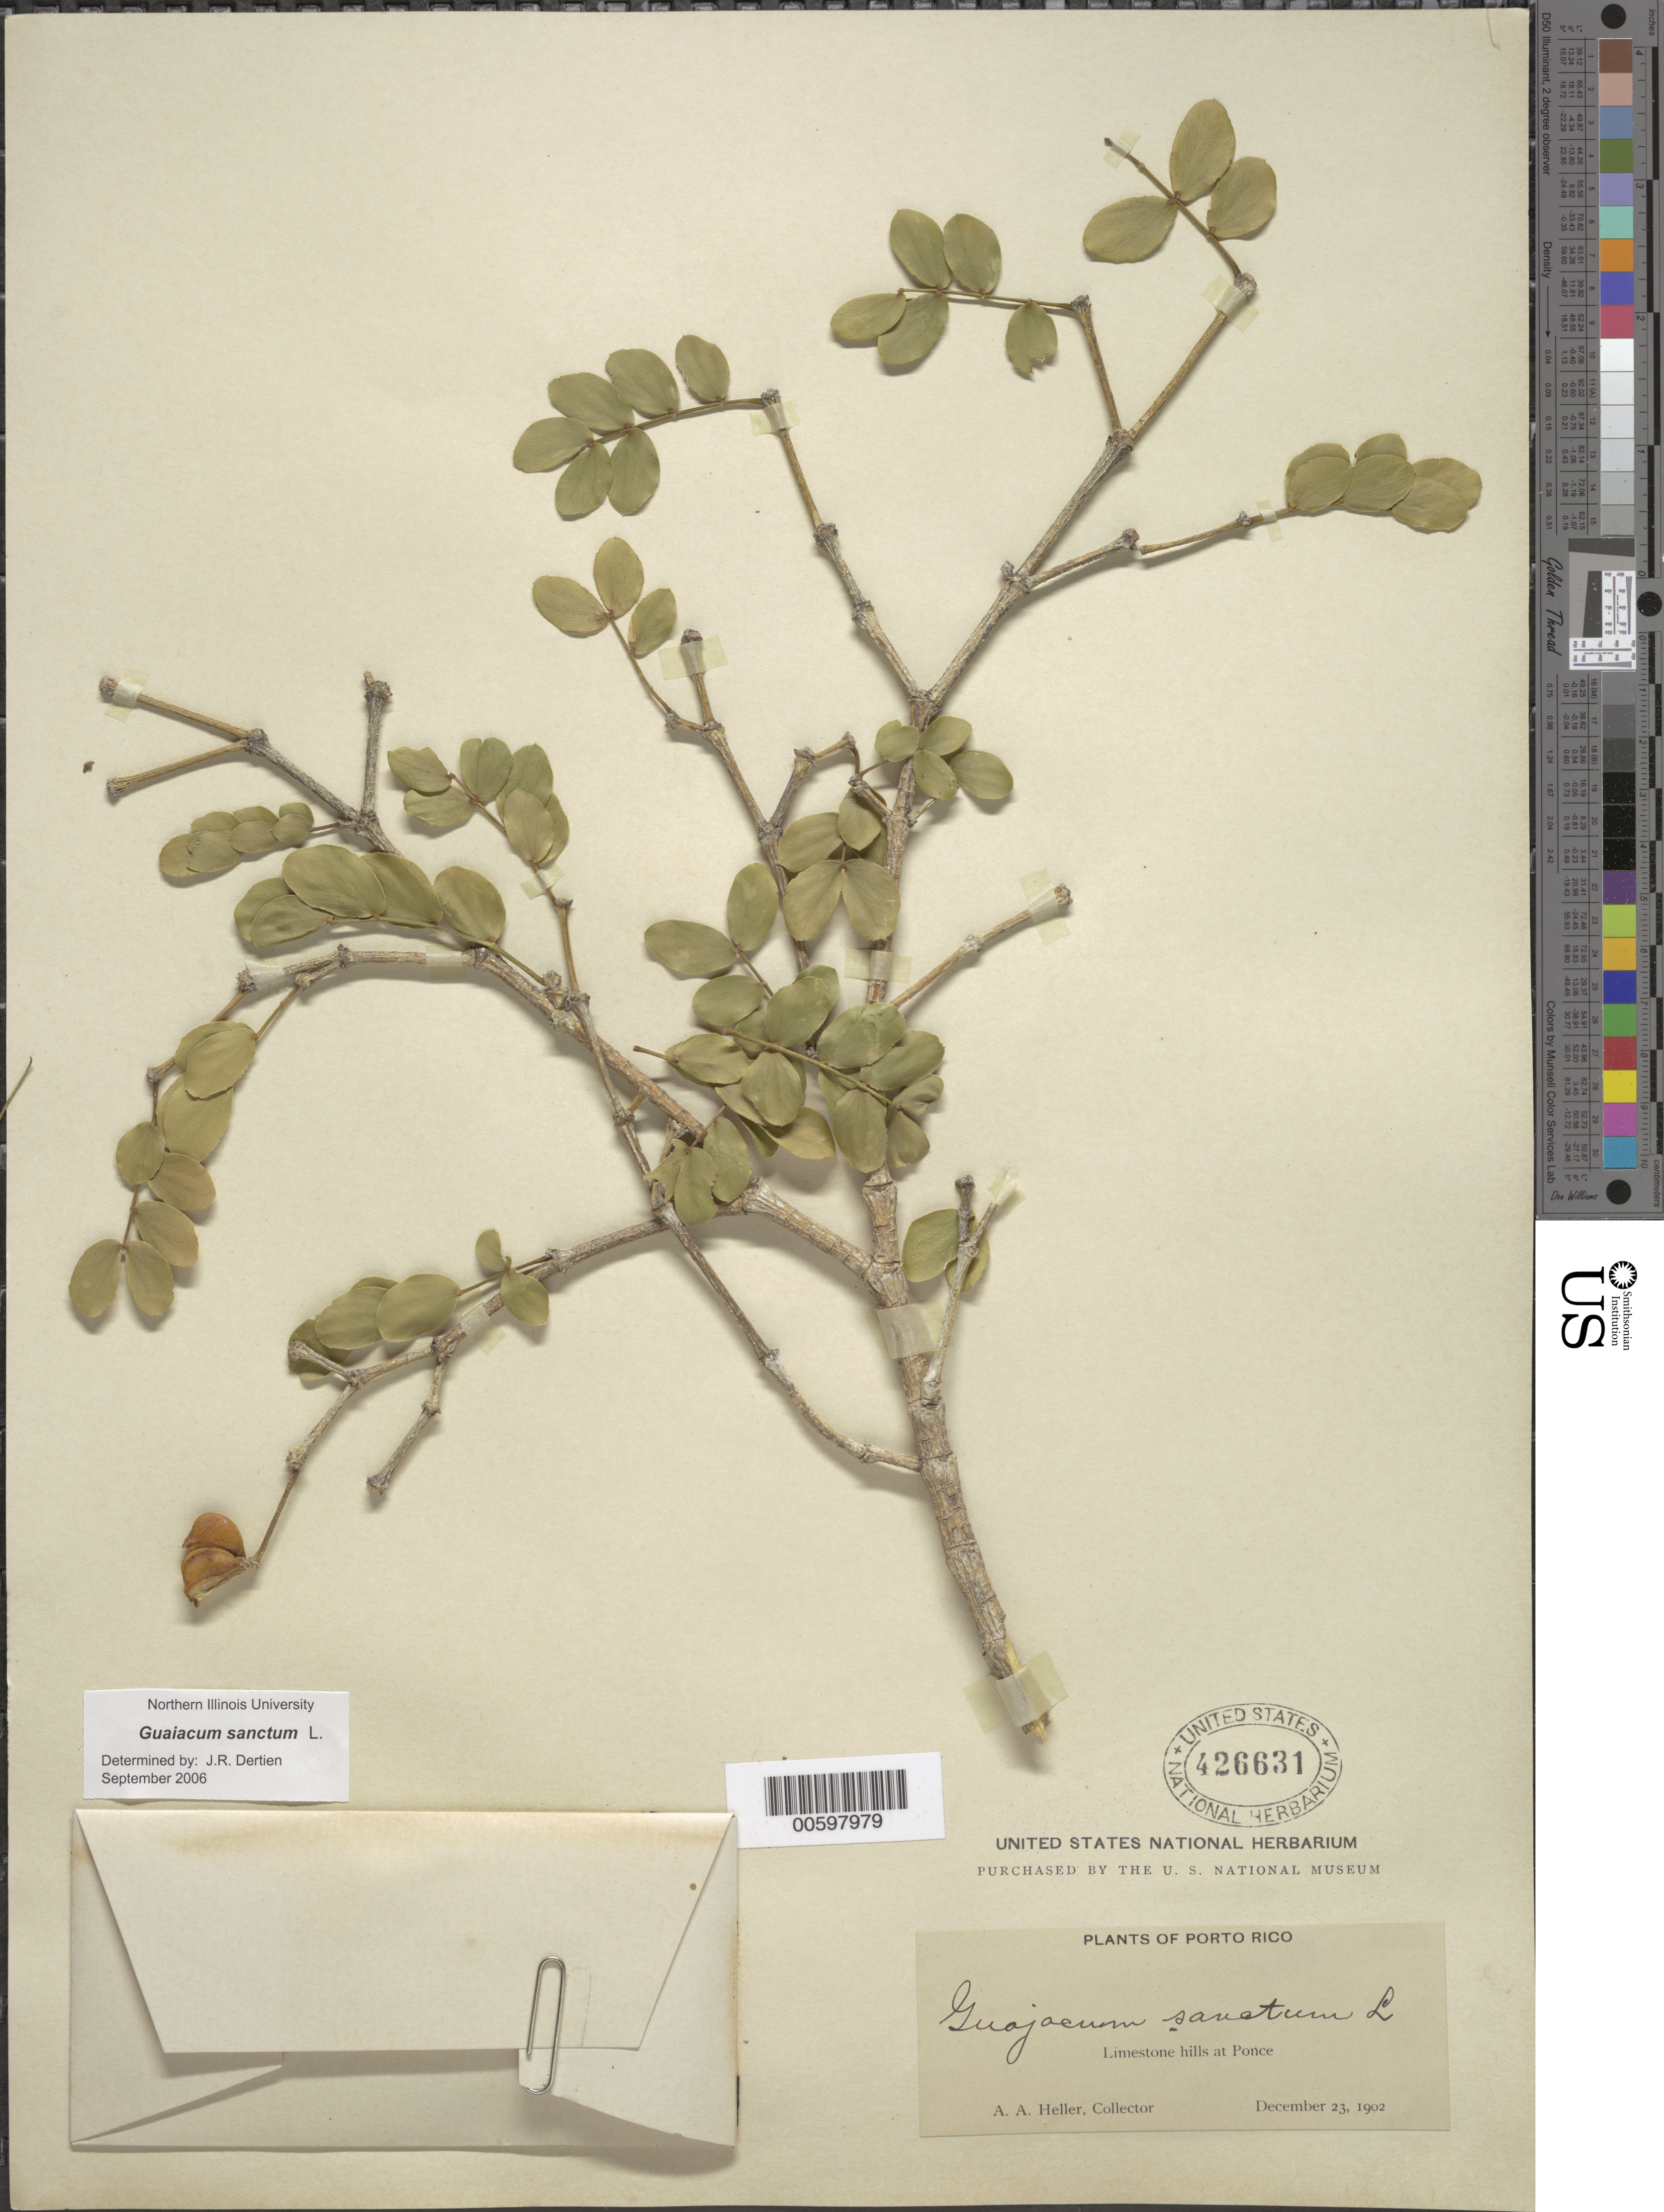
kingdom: Plantae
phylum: Tracheophyta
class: Magnoliopsida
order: Zygophyllales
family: Zygophyllaceae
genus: Guaiacum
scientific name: Guaiacum sanctum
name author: L.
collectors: A. A. Heller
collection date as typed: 23 Dec 1902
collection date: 1902-12-23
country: Puerto Rico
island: Greater Antilles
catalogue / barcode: US 426631